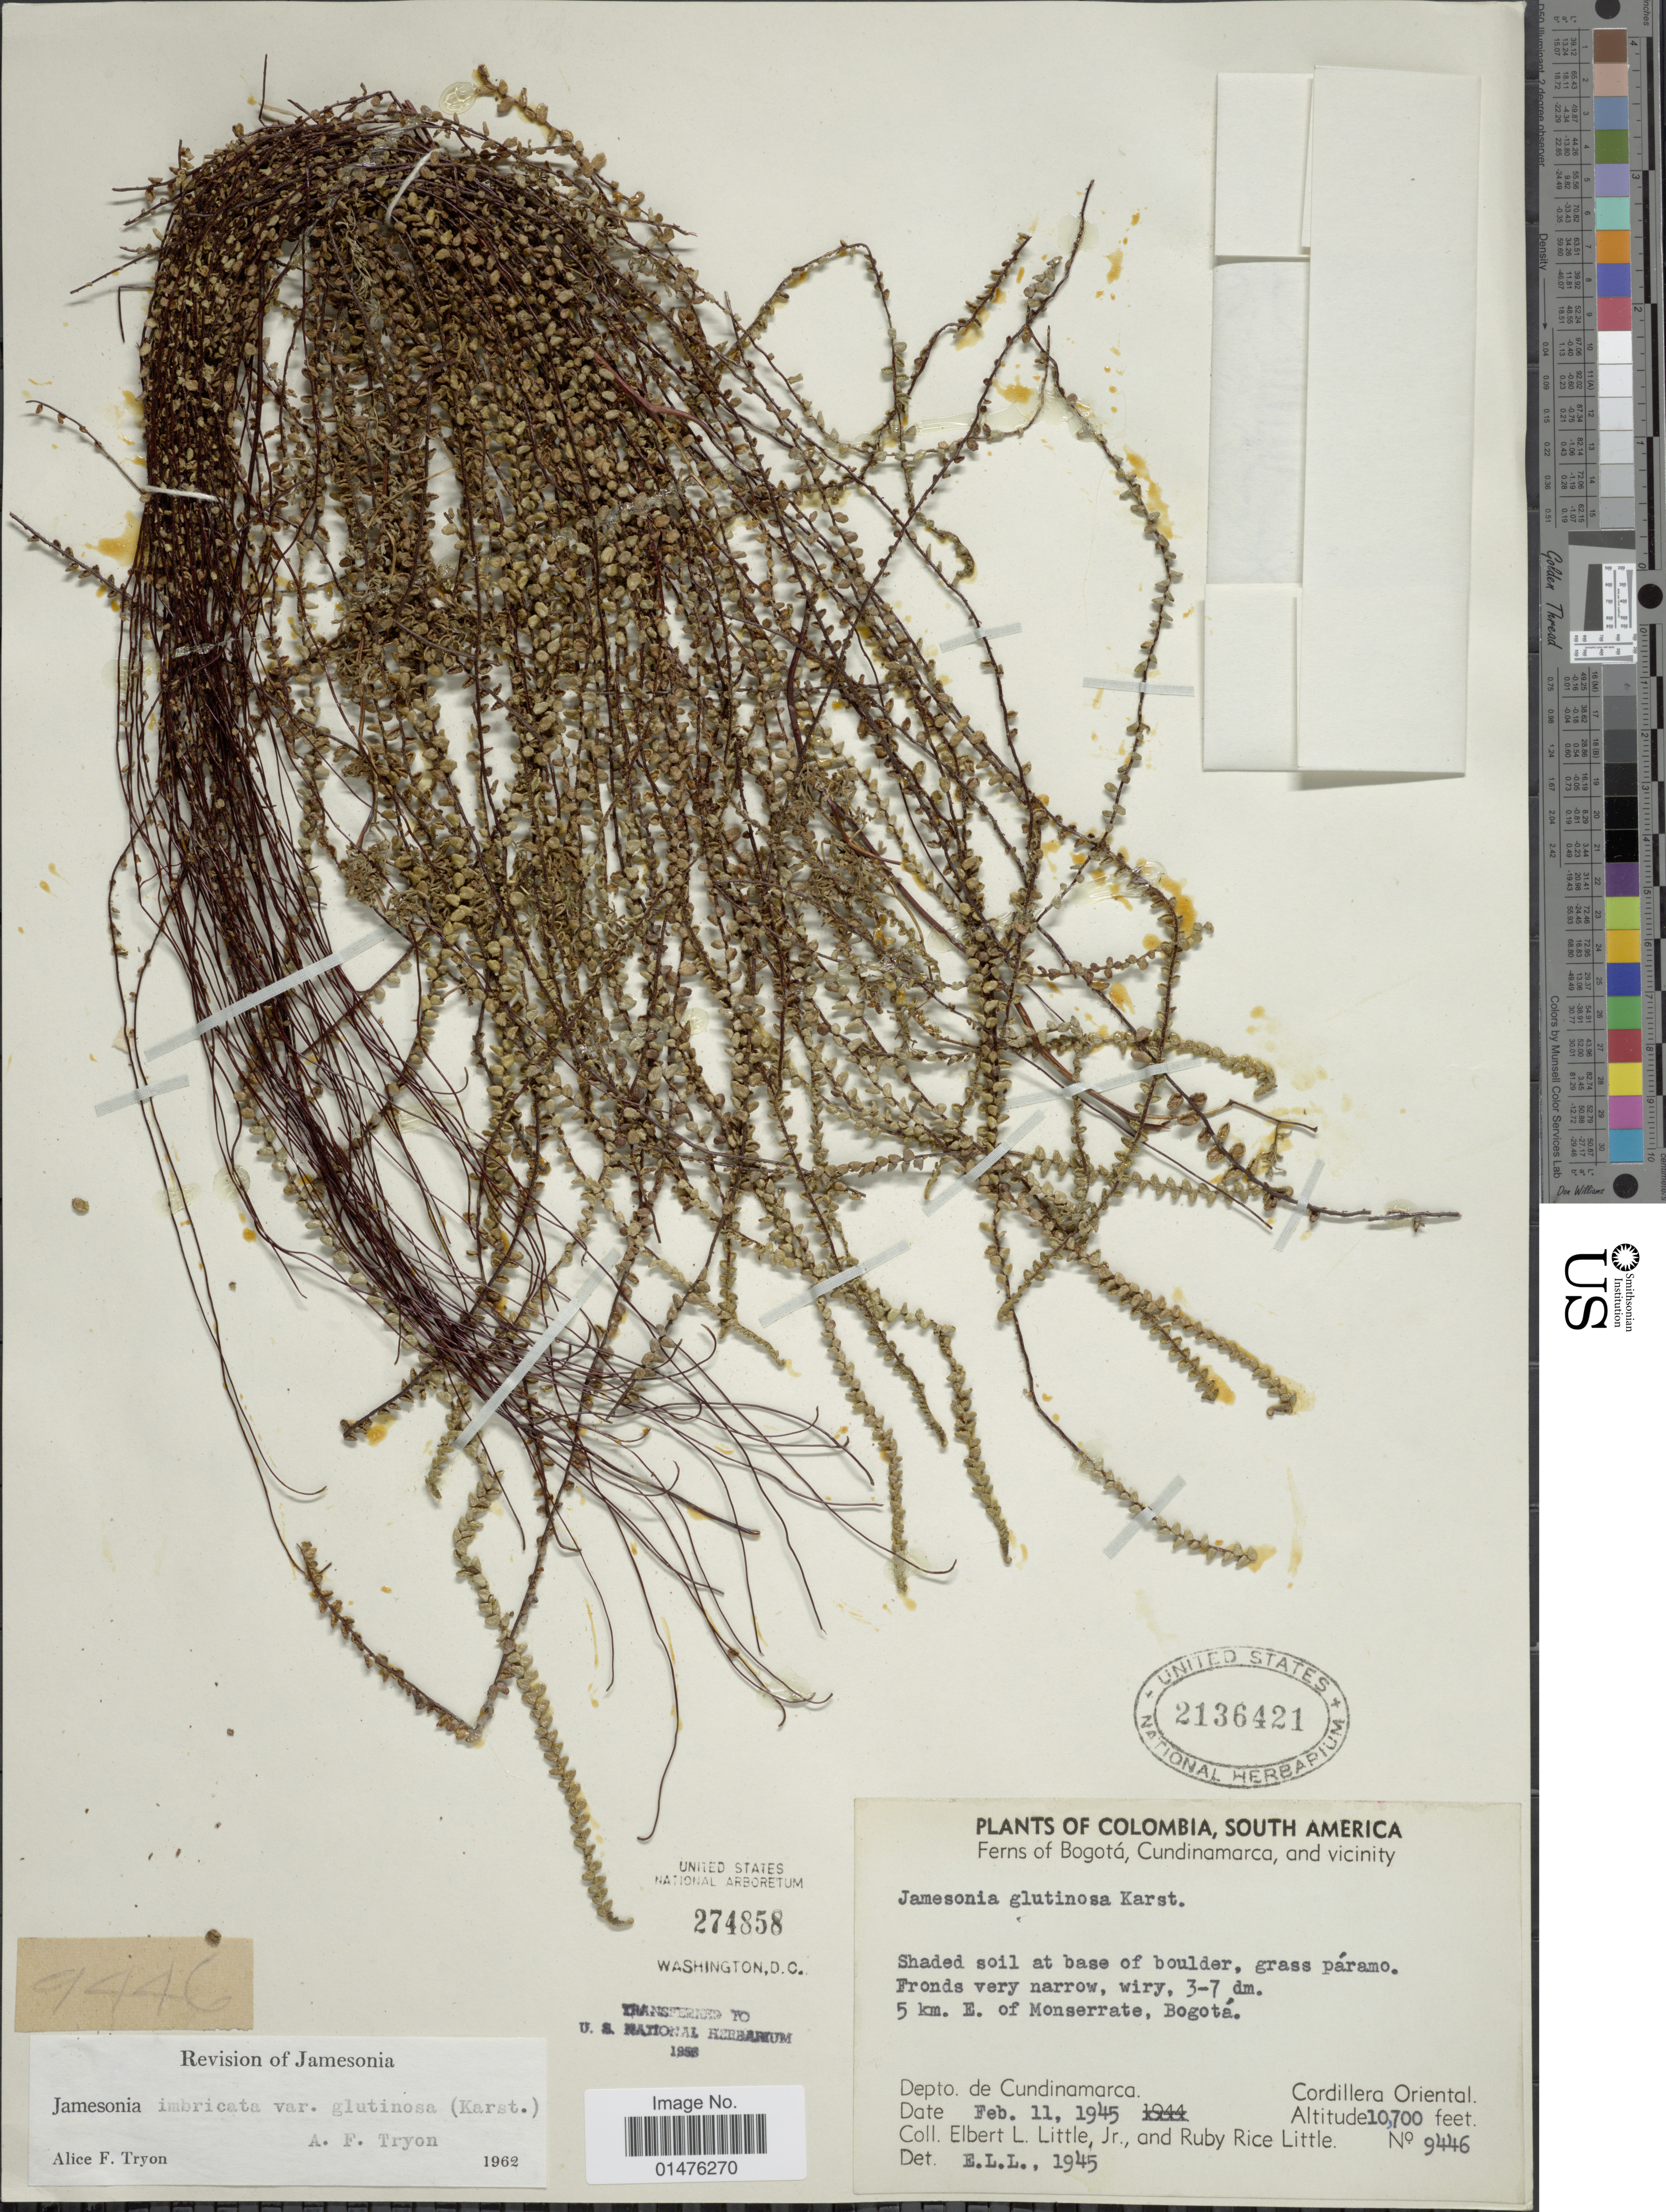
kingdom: Plantae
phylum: Tracheophyta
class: Polypodiopsida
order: Polypodiales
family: Pteridaceae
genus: Jamesonia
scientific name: Jamesonia imbricata var. glutinosa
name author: (H. Karst.) A.F. Tryon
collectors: E. L. Little & R. R. Little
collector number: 9446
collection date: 1945-02-11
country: Colombia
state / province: Cundinamarca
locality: Ferns of Bogotá, and vicinity, 5 km. E of Monserrate, Depto de Cundinamarca, Cordillera Oriental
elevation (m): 3261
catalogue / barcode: US 2136421